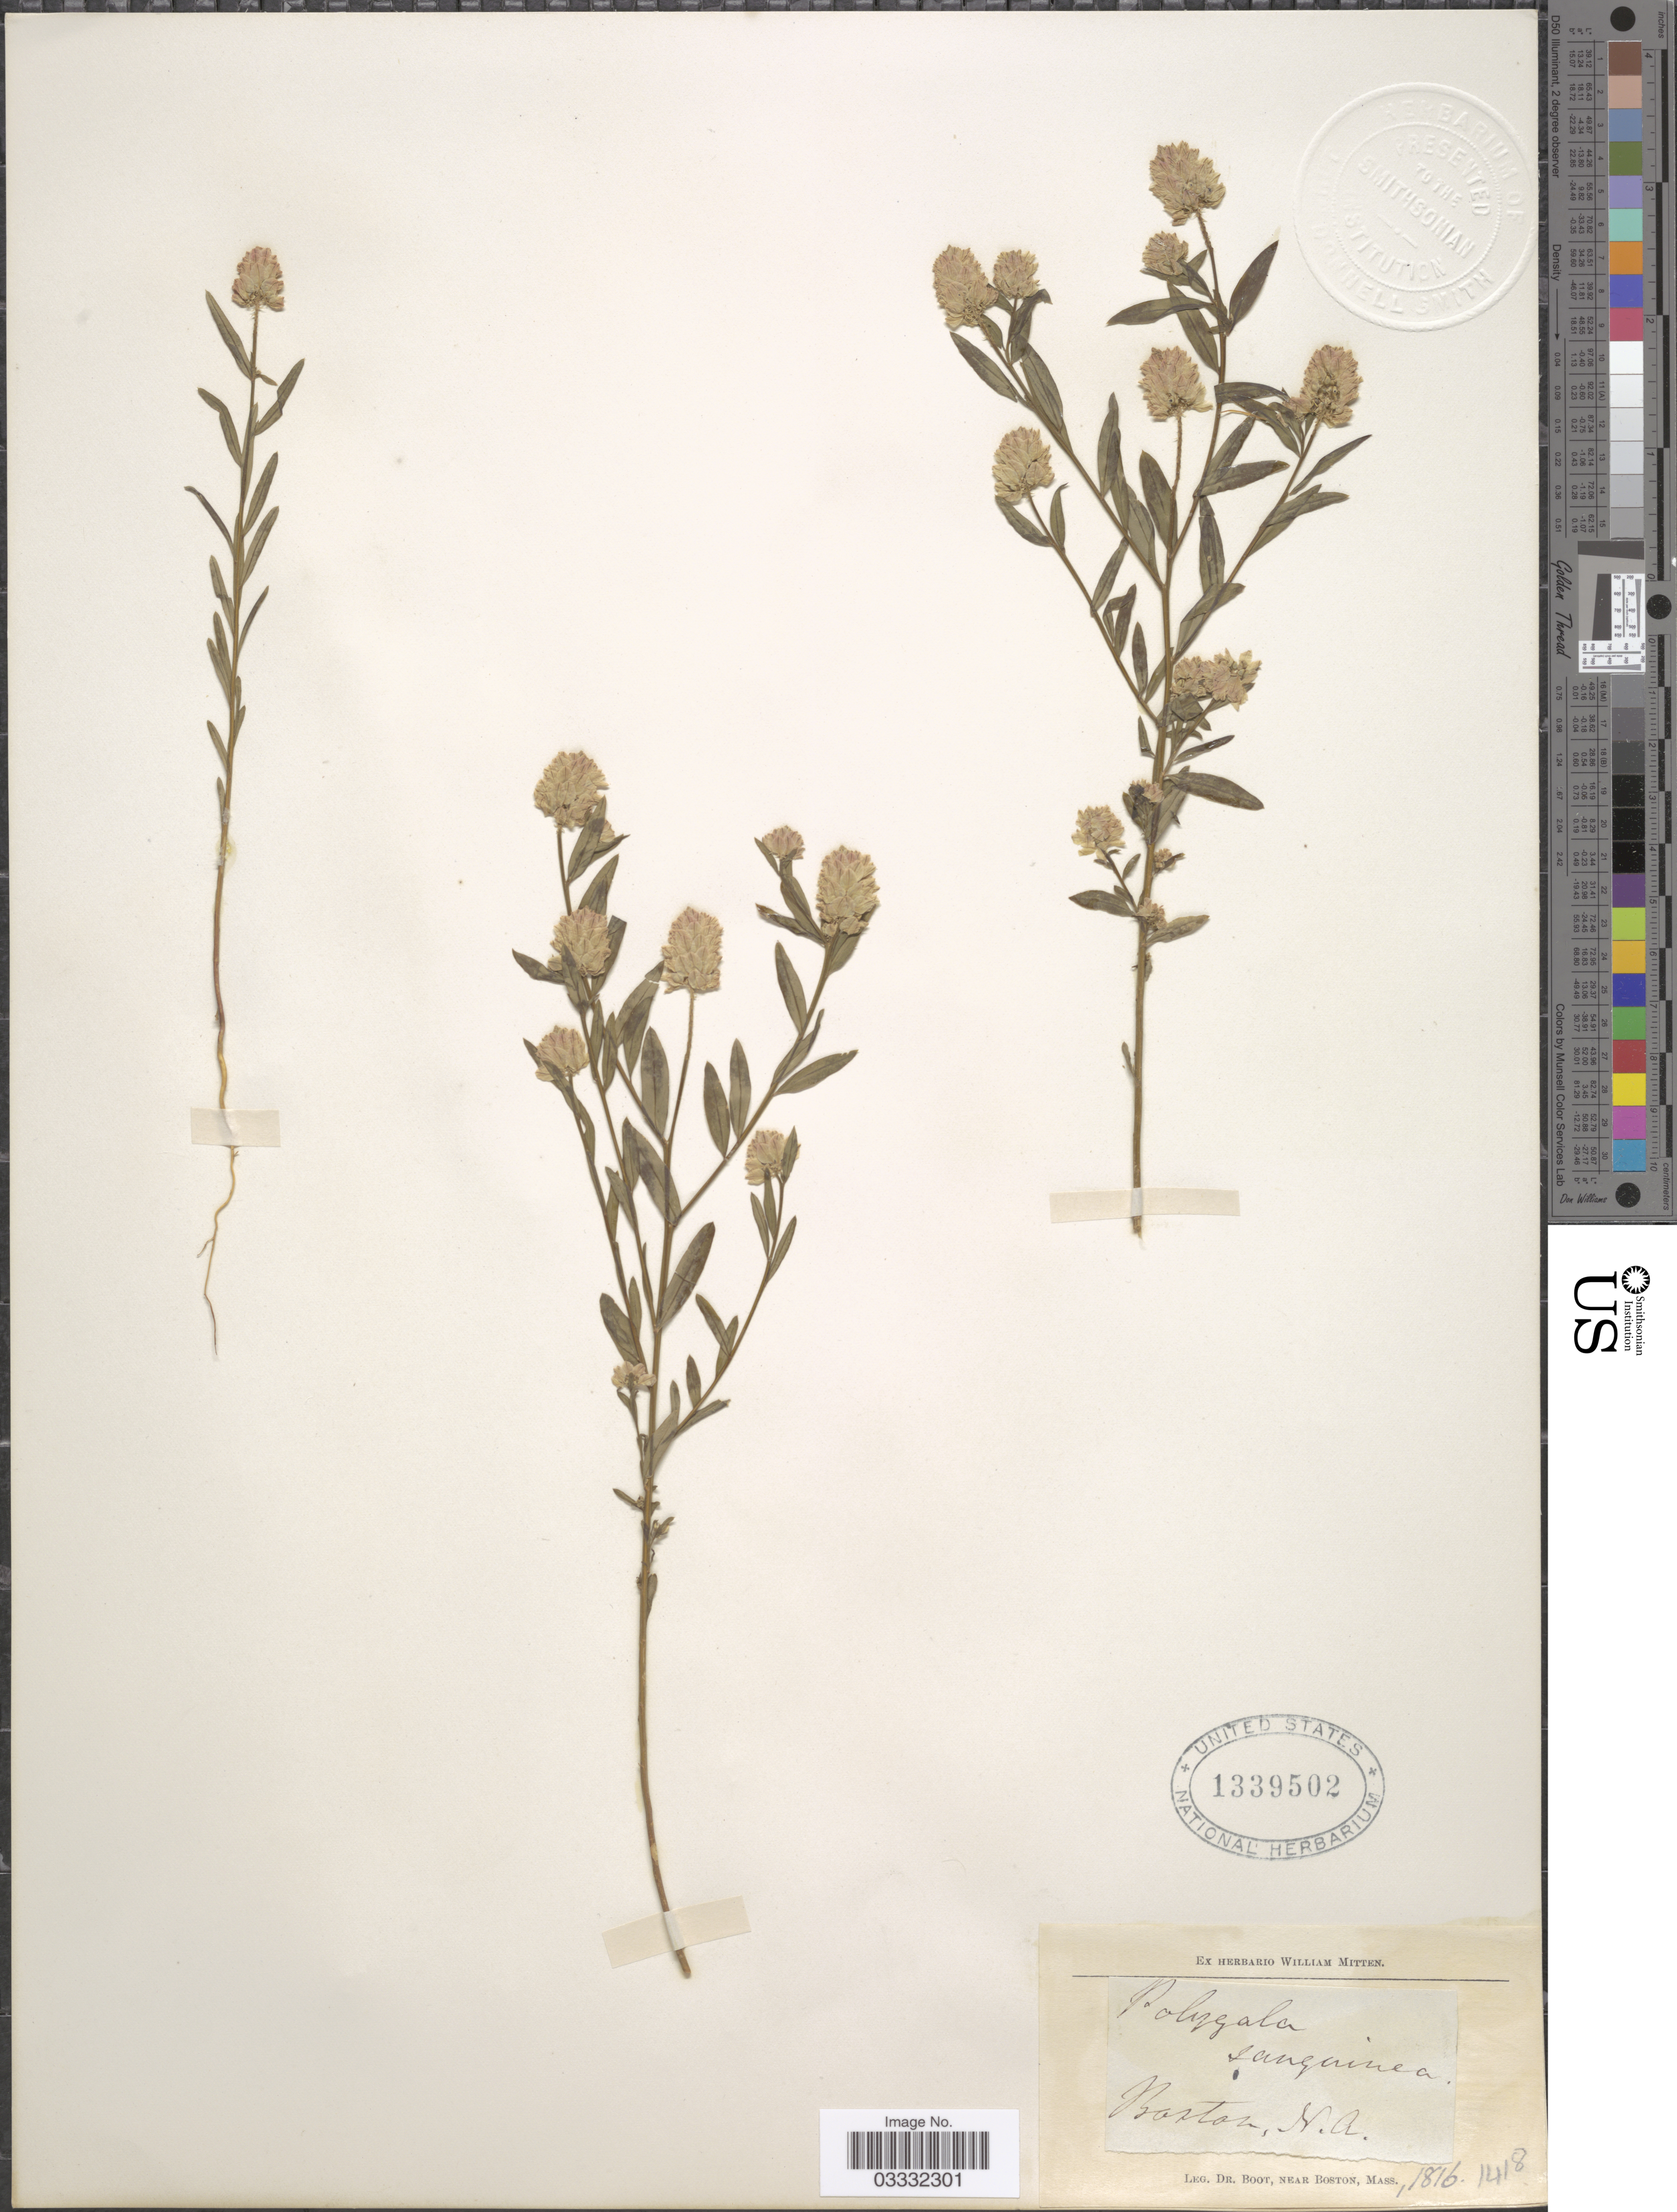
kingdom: Plantae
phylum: Tracheophyta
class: Magnoliopsida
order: Fabales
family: Polygalaceae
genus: Polygala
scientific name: Polygala sanguinea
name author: L.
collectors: Boot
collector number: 1418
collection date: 1816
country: United States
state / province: Massachusetts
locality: Boston, N.A. Near Boston.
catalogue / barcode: US 1339502